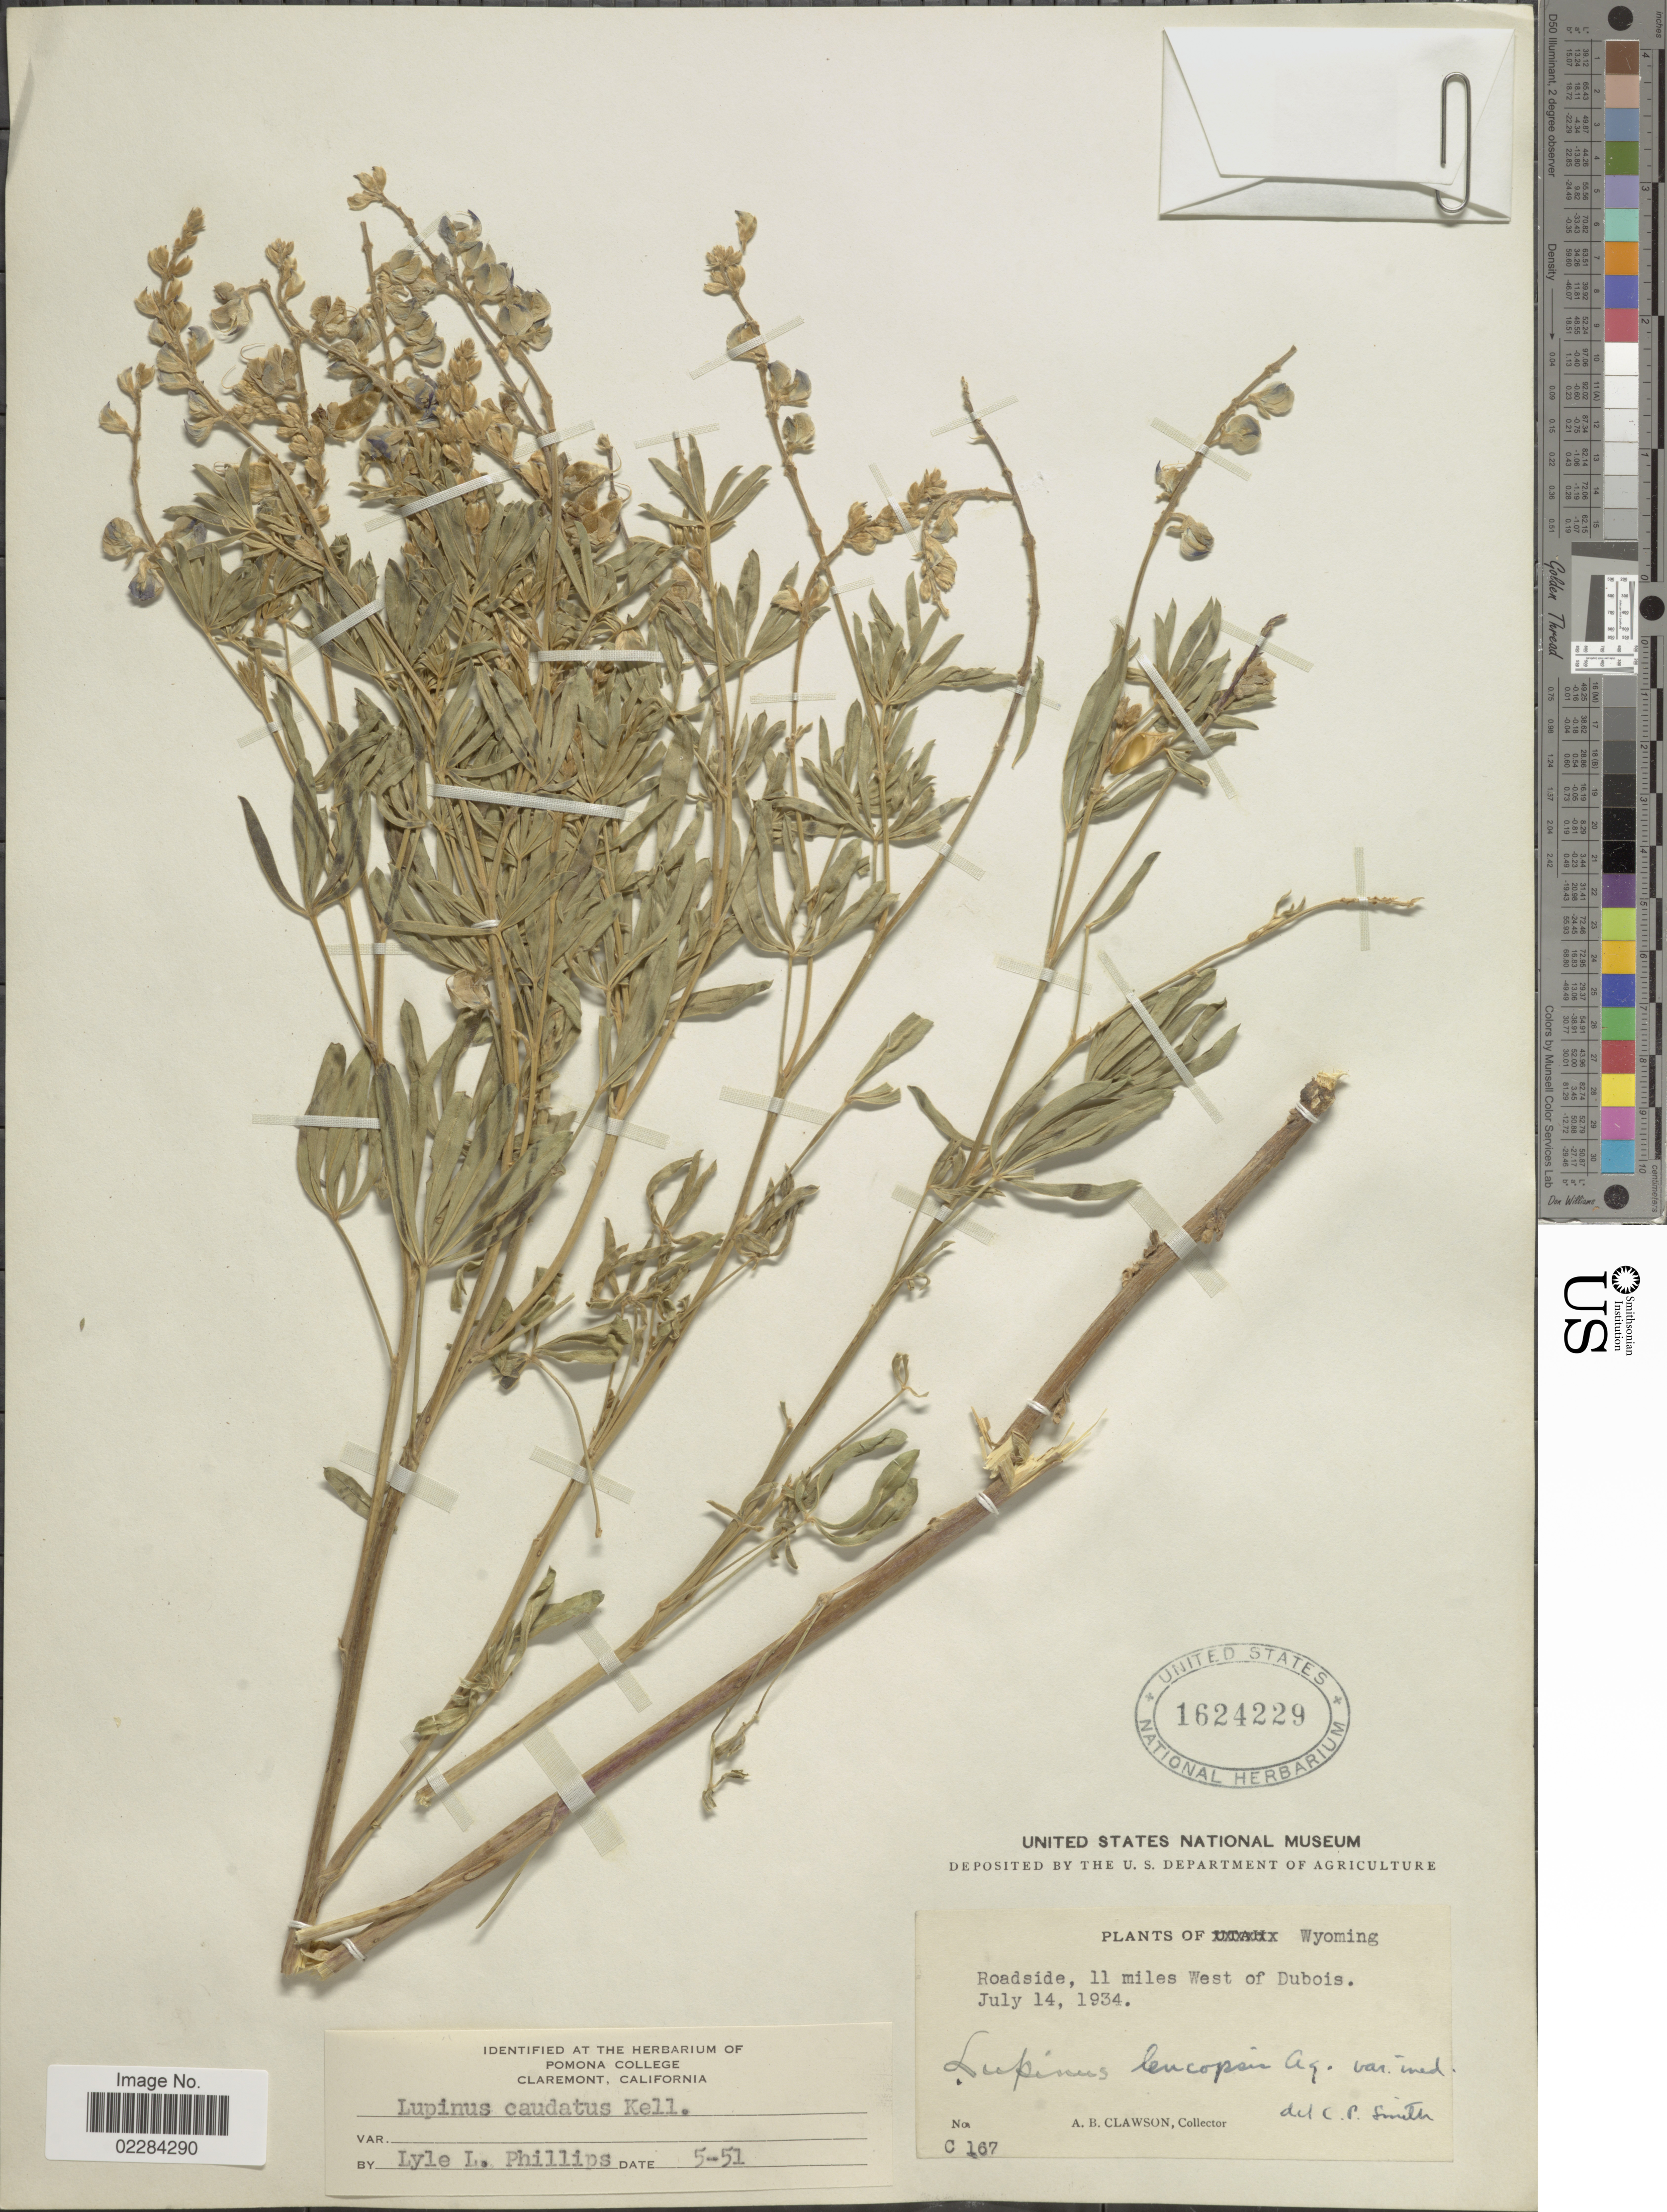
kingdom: Plantae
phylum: Tracheophyta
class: Magnoliopsida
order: Fabales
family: Fabaceae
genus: Lupinus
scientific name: Lupinus caudatus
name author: Kellogg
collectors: A. Clawson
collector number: C 167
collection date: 1934-07-14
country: United States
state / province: Wyoming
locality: Roadside, 11 miles West of Dubois.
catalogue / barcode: US 1624229